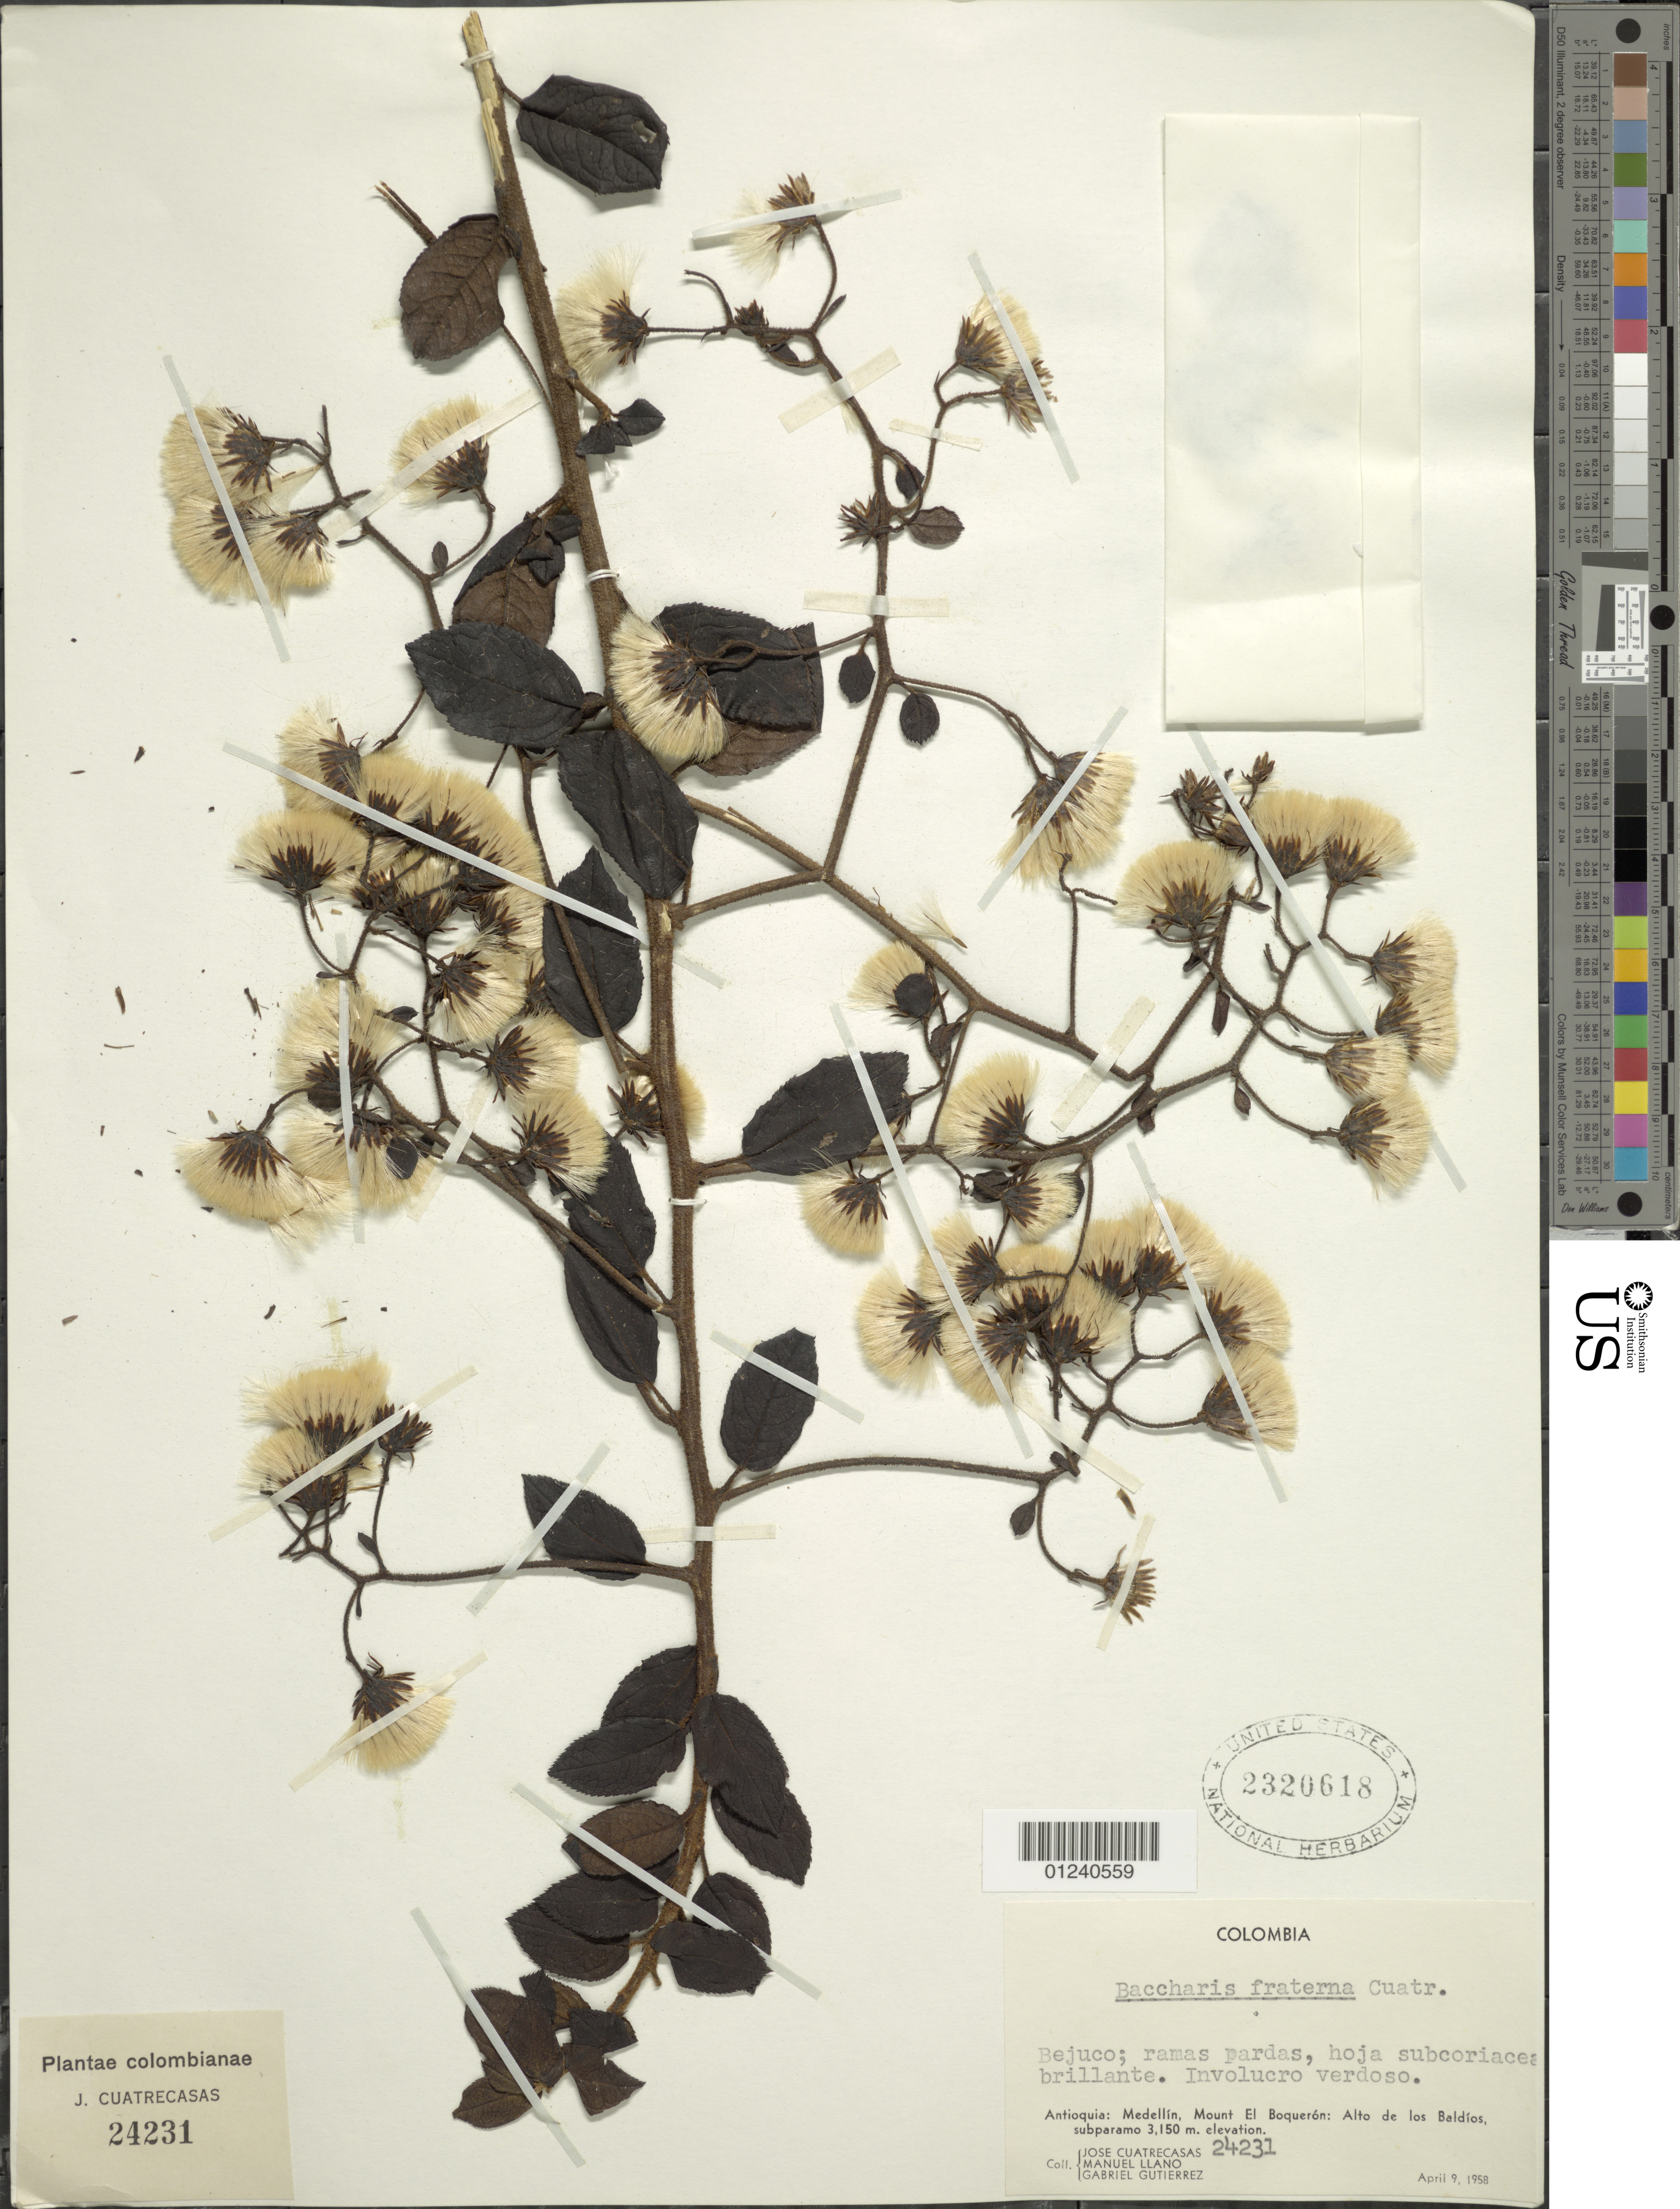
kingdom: Plantae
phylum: Tracheophyta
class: Magnoliopsida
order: Asterales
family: Asteraceae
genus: Baccharis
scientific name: Baccharis fraterna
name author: Cuatrec.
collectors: J. Cuatrecasas, M. Llano & G. Gutierrez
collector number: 24231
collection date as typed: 9 Apr 1958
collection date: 1958-04-09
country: Colombia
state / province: Antioquiá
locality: Medellín, Mount El Boquerón, Alto de los Baldíos, subparamo.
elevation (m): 3150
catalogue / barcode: US 2320618